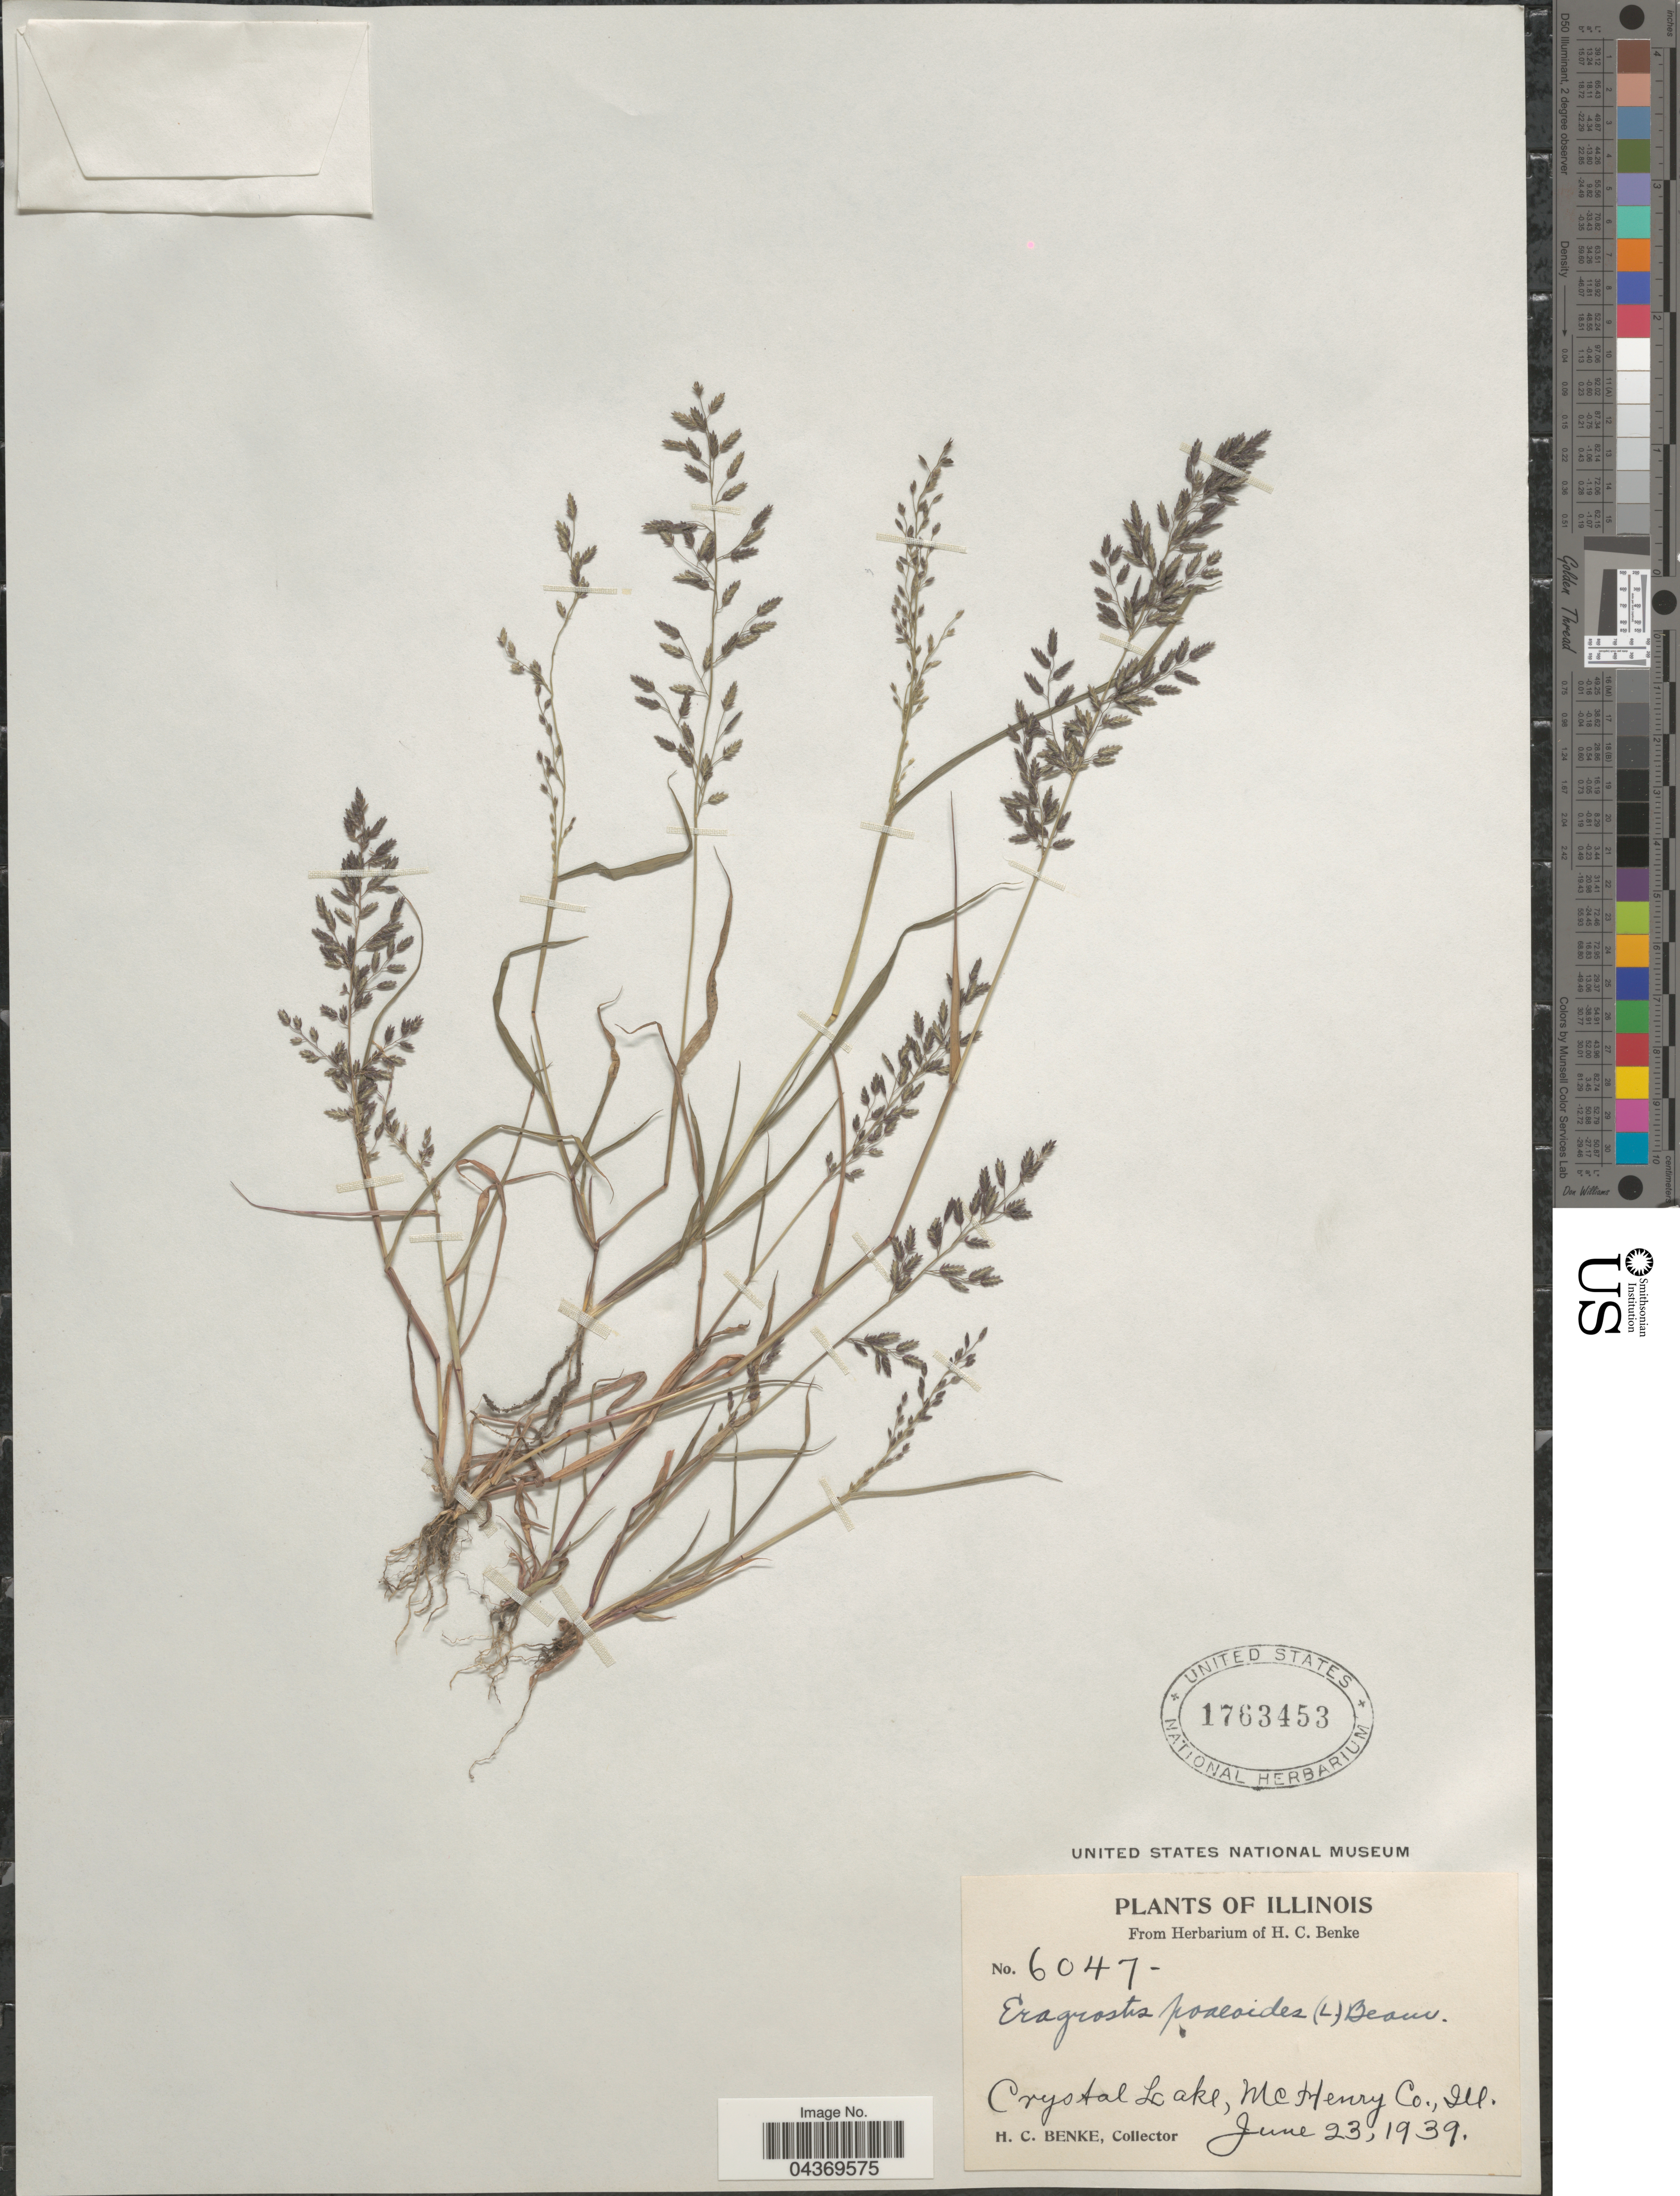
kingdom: Plantae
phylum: Tracheophyta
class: Liliopsida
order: Poales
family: Poaceae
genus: Eragrostis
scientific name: Eragrostis minor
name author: Host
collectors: H. Benke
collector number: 6047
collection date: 1939-06-23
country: United States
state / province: Illinois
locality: Crystal Lake, Mc Henry Co.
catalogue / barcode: US 1763453